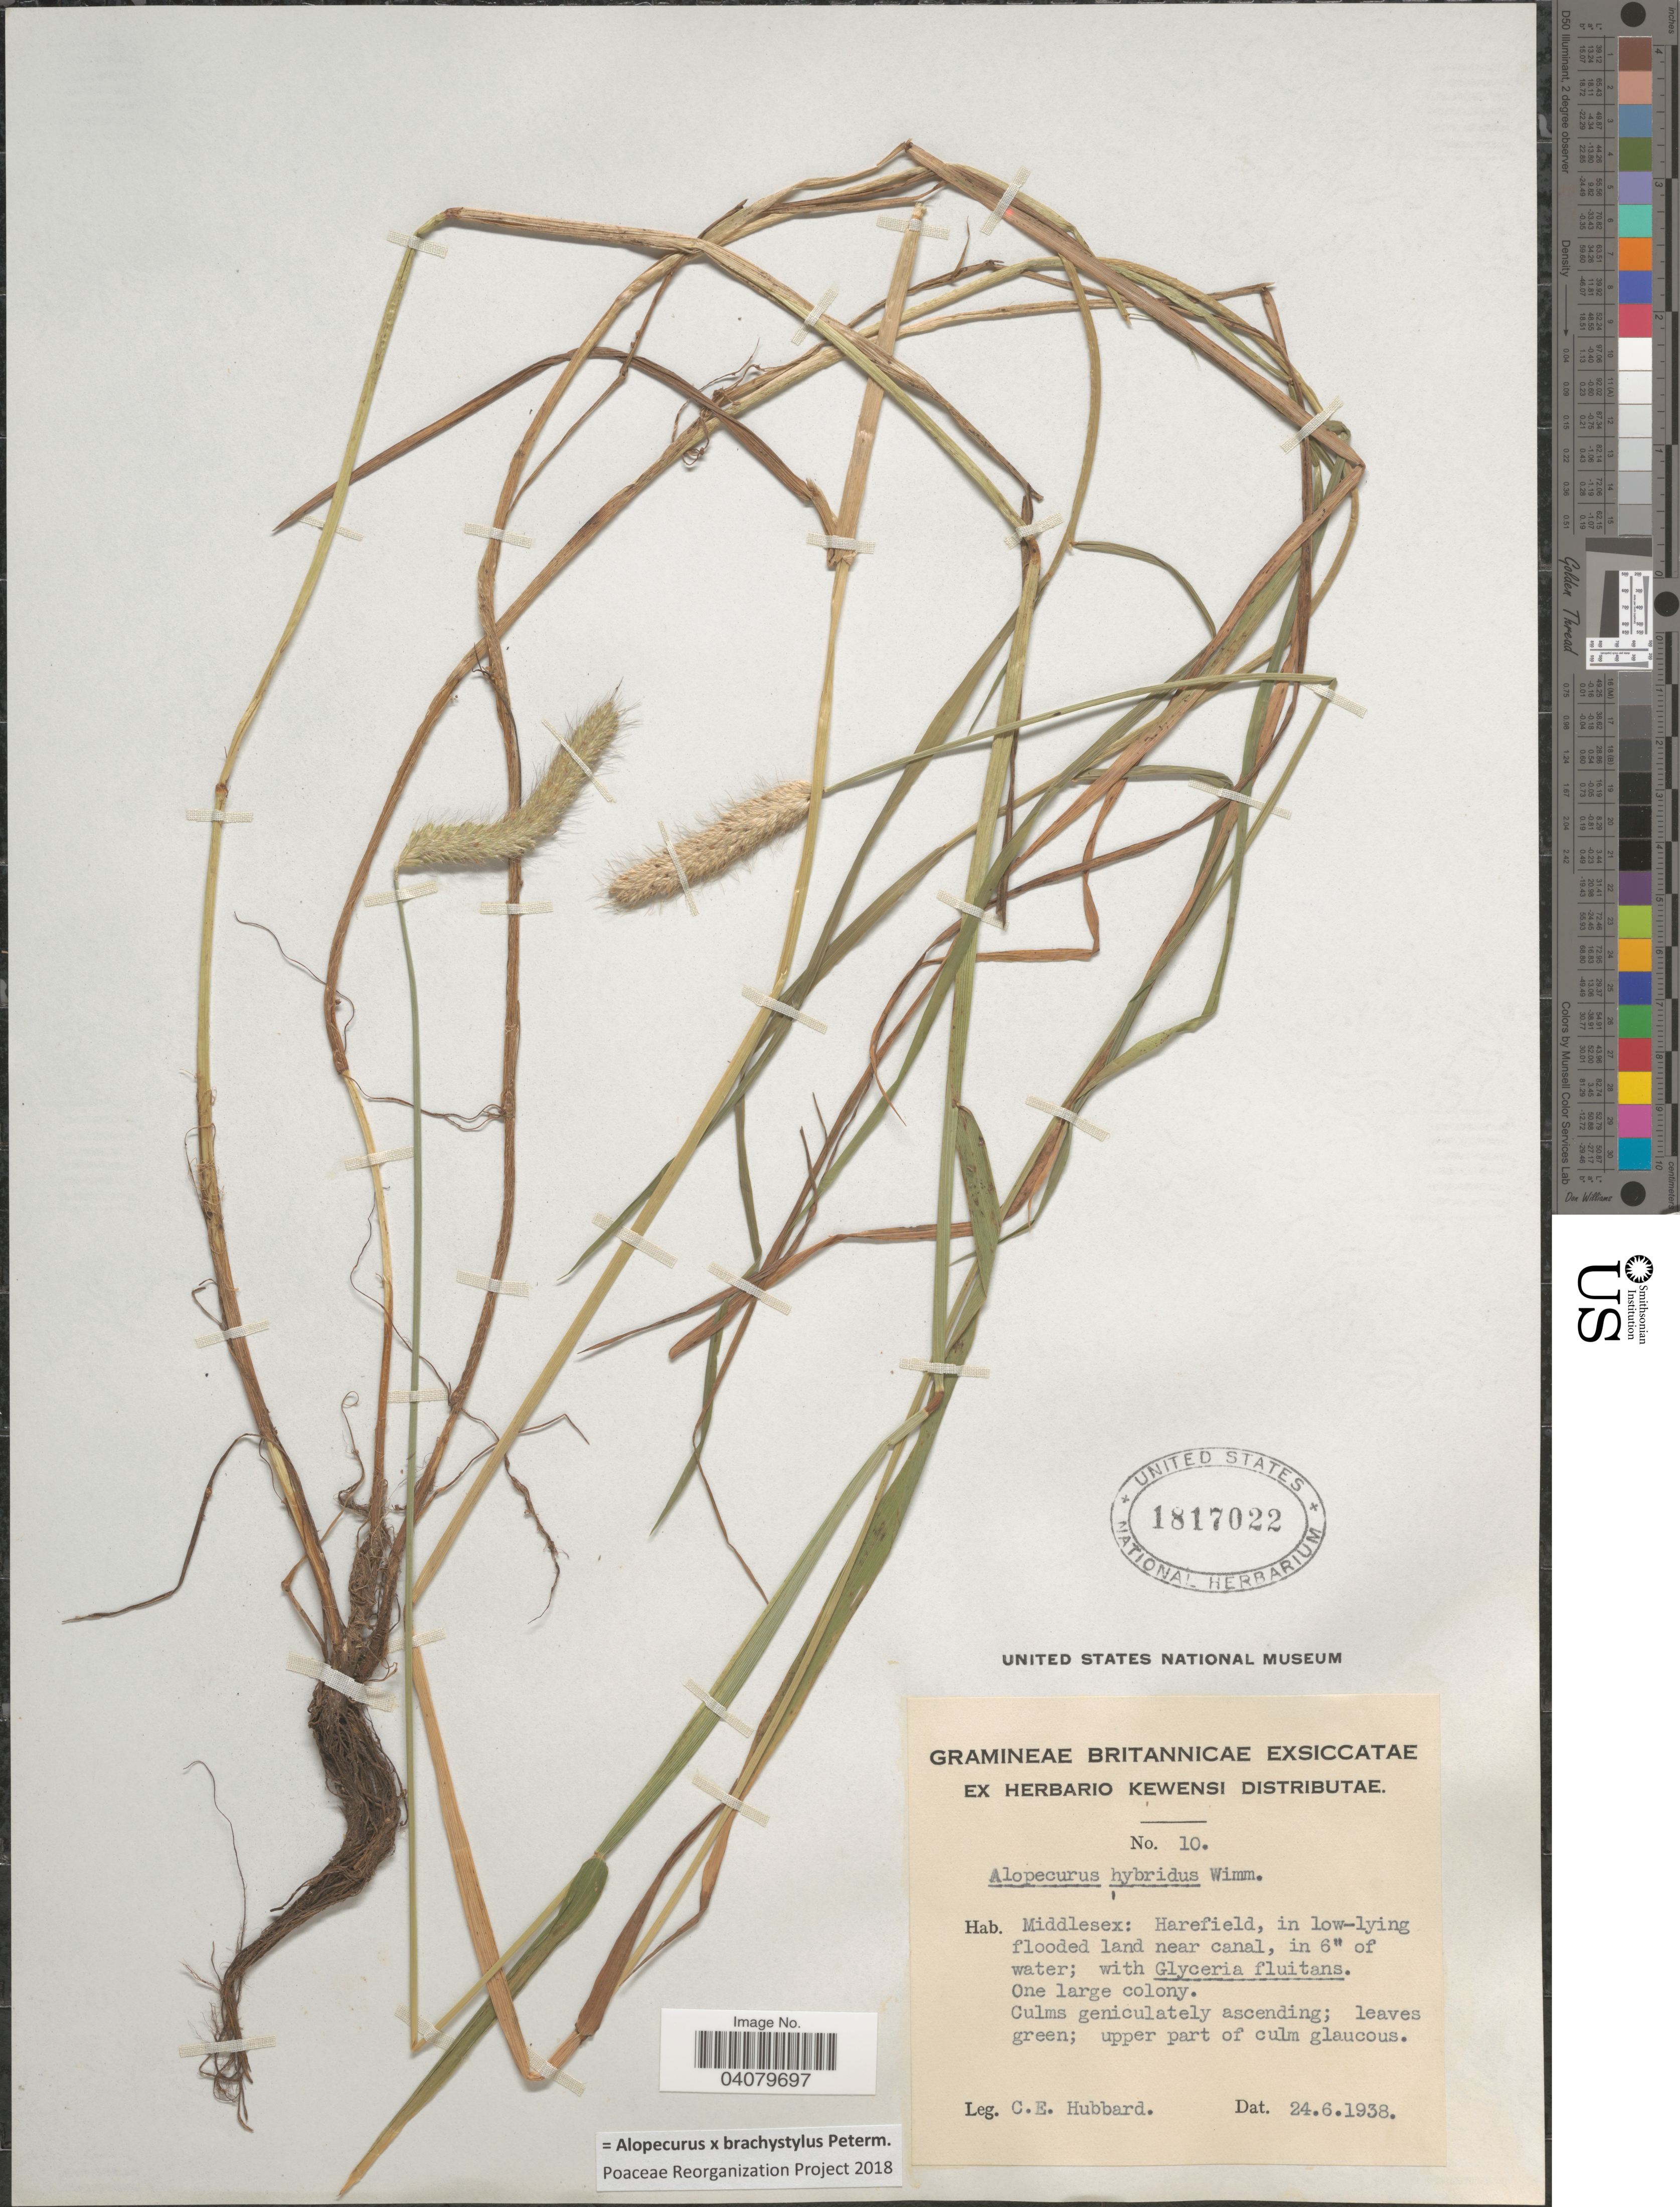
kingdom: Plantae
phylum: Tracheophyta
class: Liliopsida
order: Poales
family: Poaceae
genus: Alopecurus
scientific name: Alopecurus x brachystylus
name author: Peterm.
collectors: C. E. Hubbard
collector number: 10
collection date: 1938-06-24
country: United Kingdom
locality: Middlesex: Harefield; in low-lying flooded land near canal.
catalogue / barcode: US 1817022